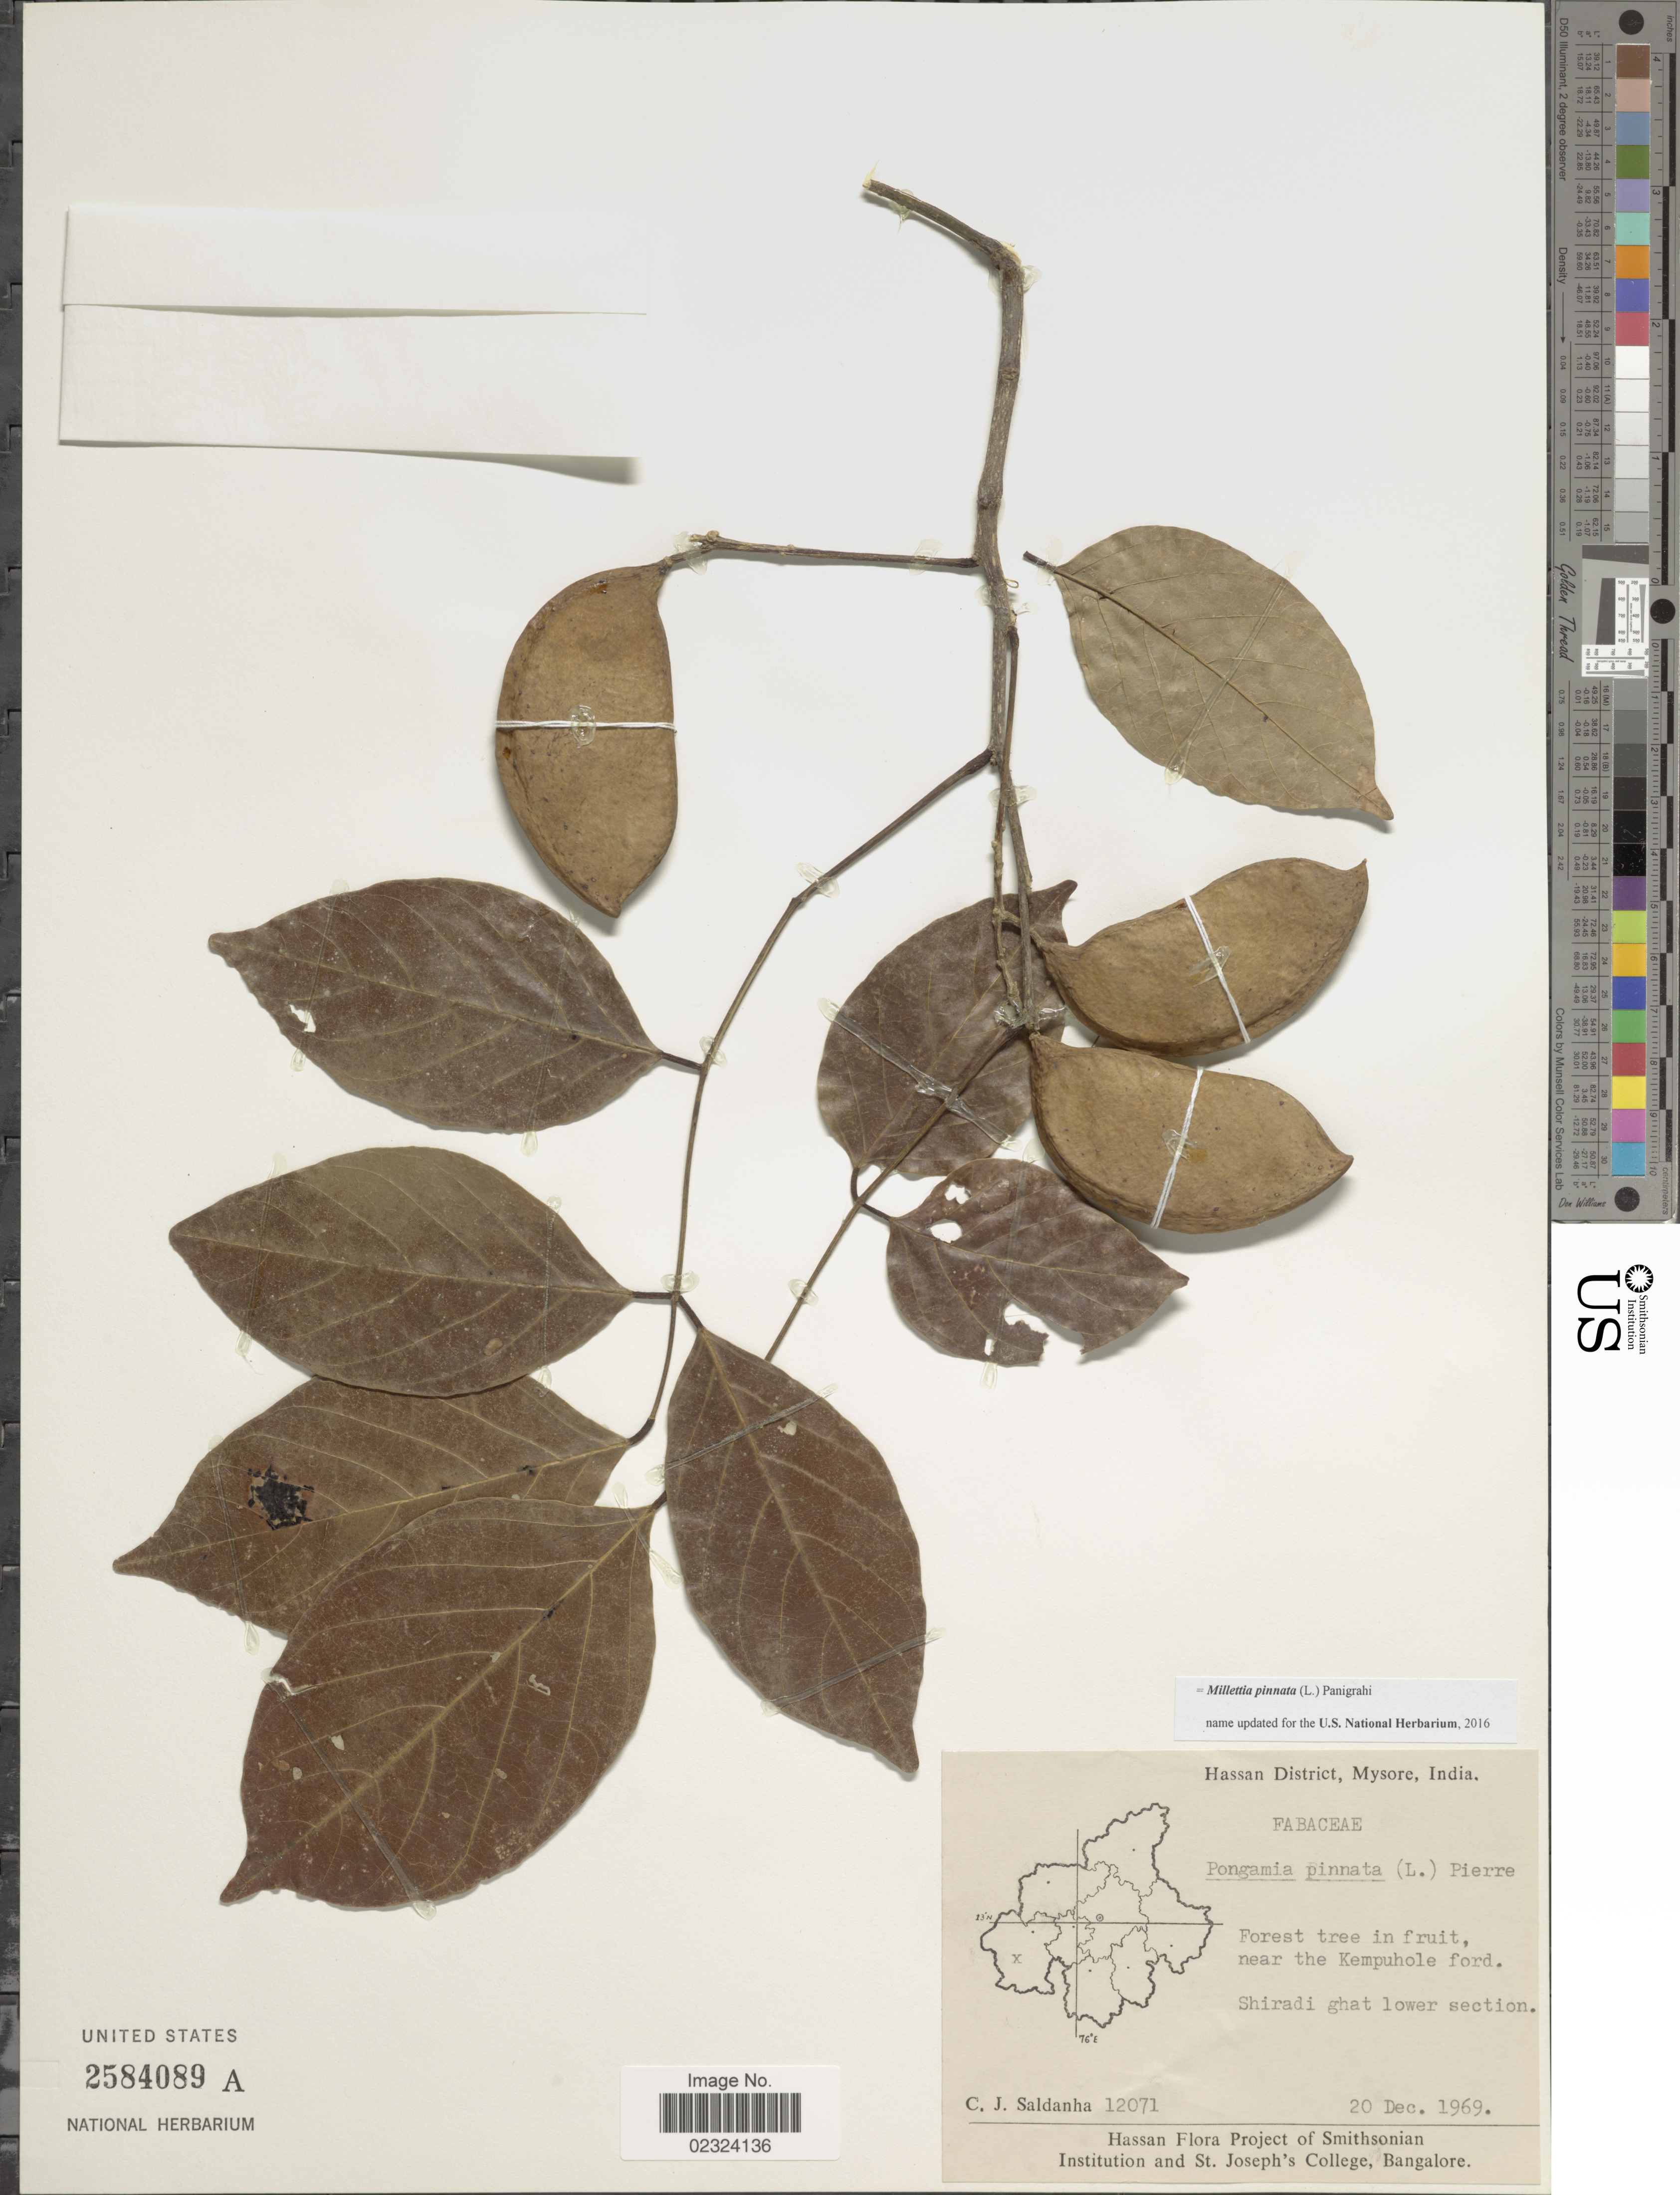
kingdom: Plantae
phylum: Tracheophyta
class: Magnoliopsida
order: Fabales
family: Fabaceae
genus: Millettia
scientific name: Millettia pinnata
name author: (L.) Panigrahi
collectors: C. J. Saldanha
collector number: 12071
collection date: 1969-12-20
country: India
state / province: Karnataka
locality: Hassan District, Mysore. Near the Kempuhole ford. Shiradi ghat lower section.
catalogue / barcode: US 2584089A